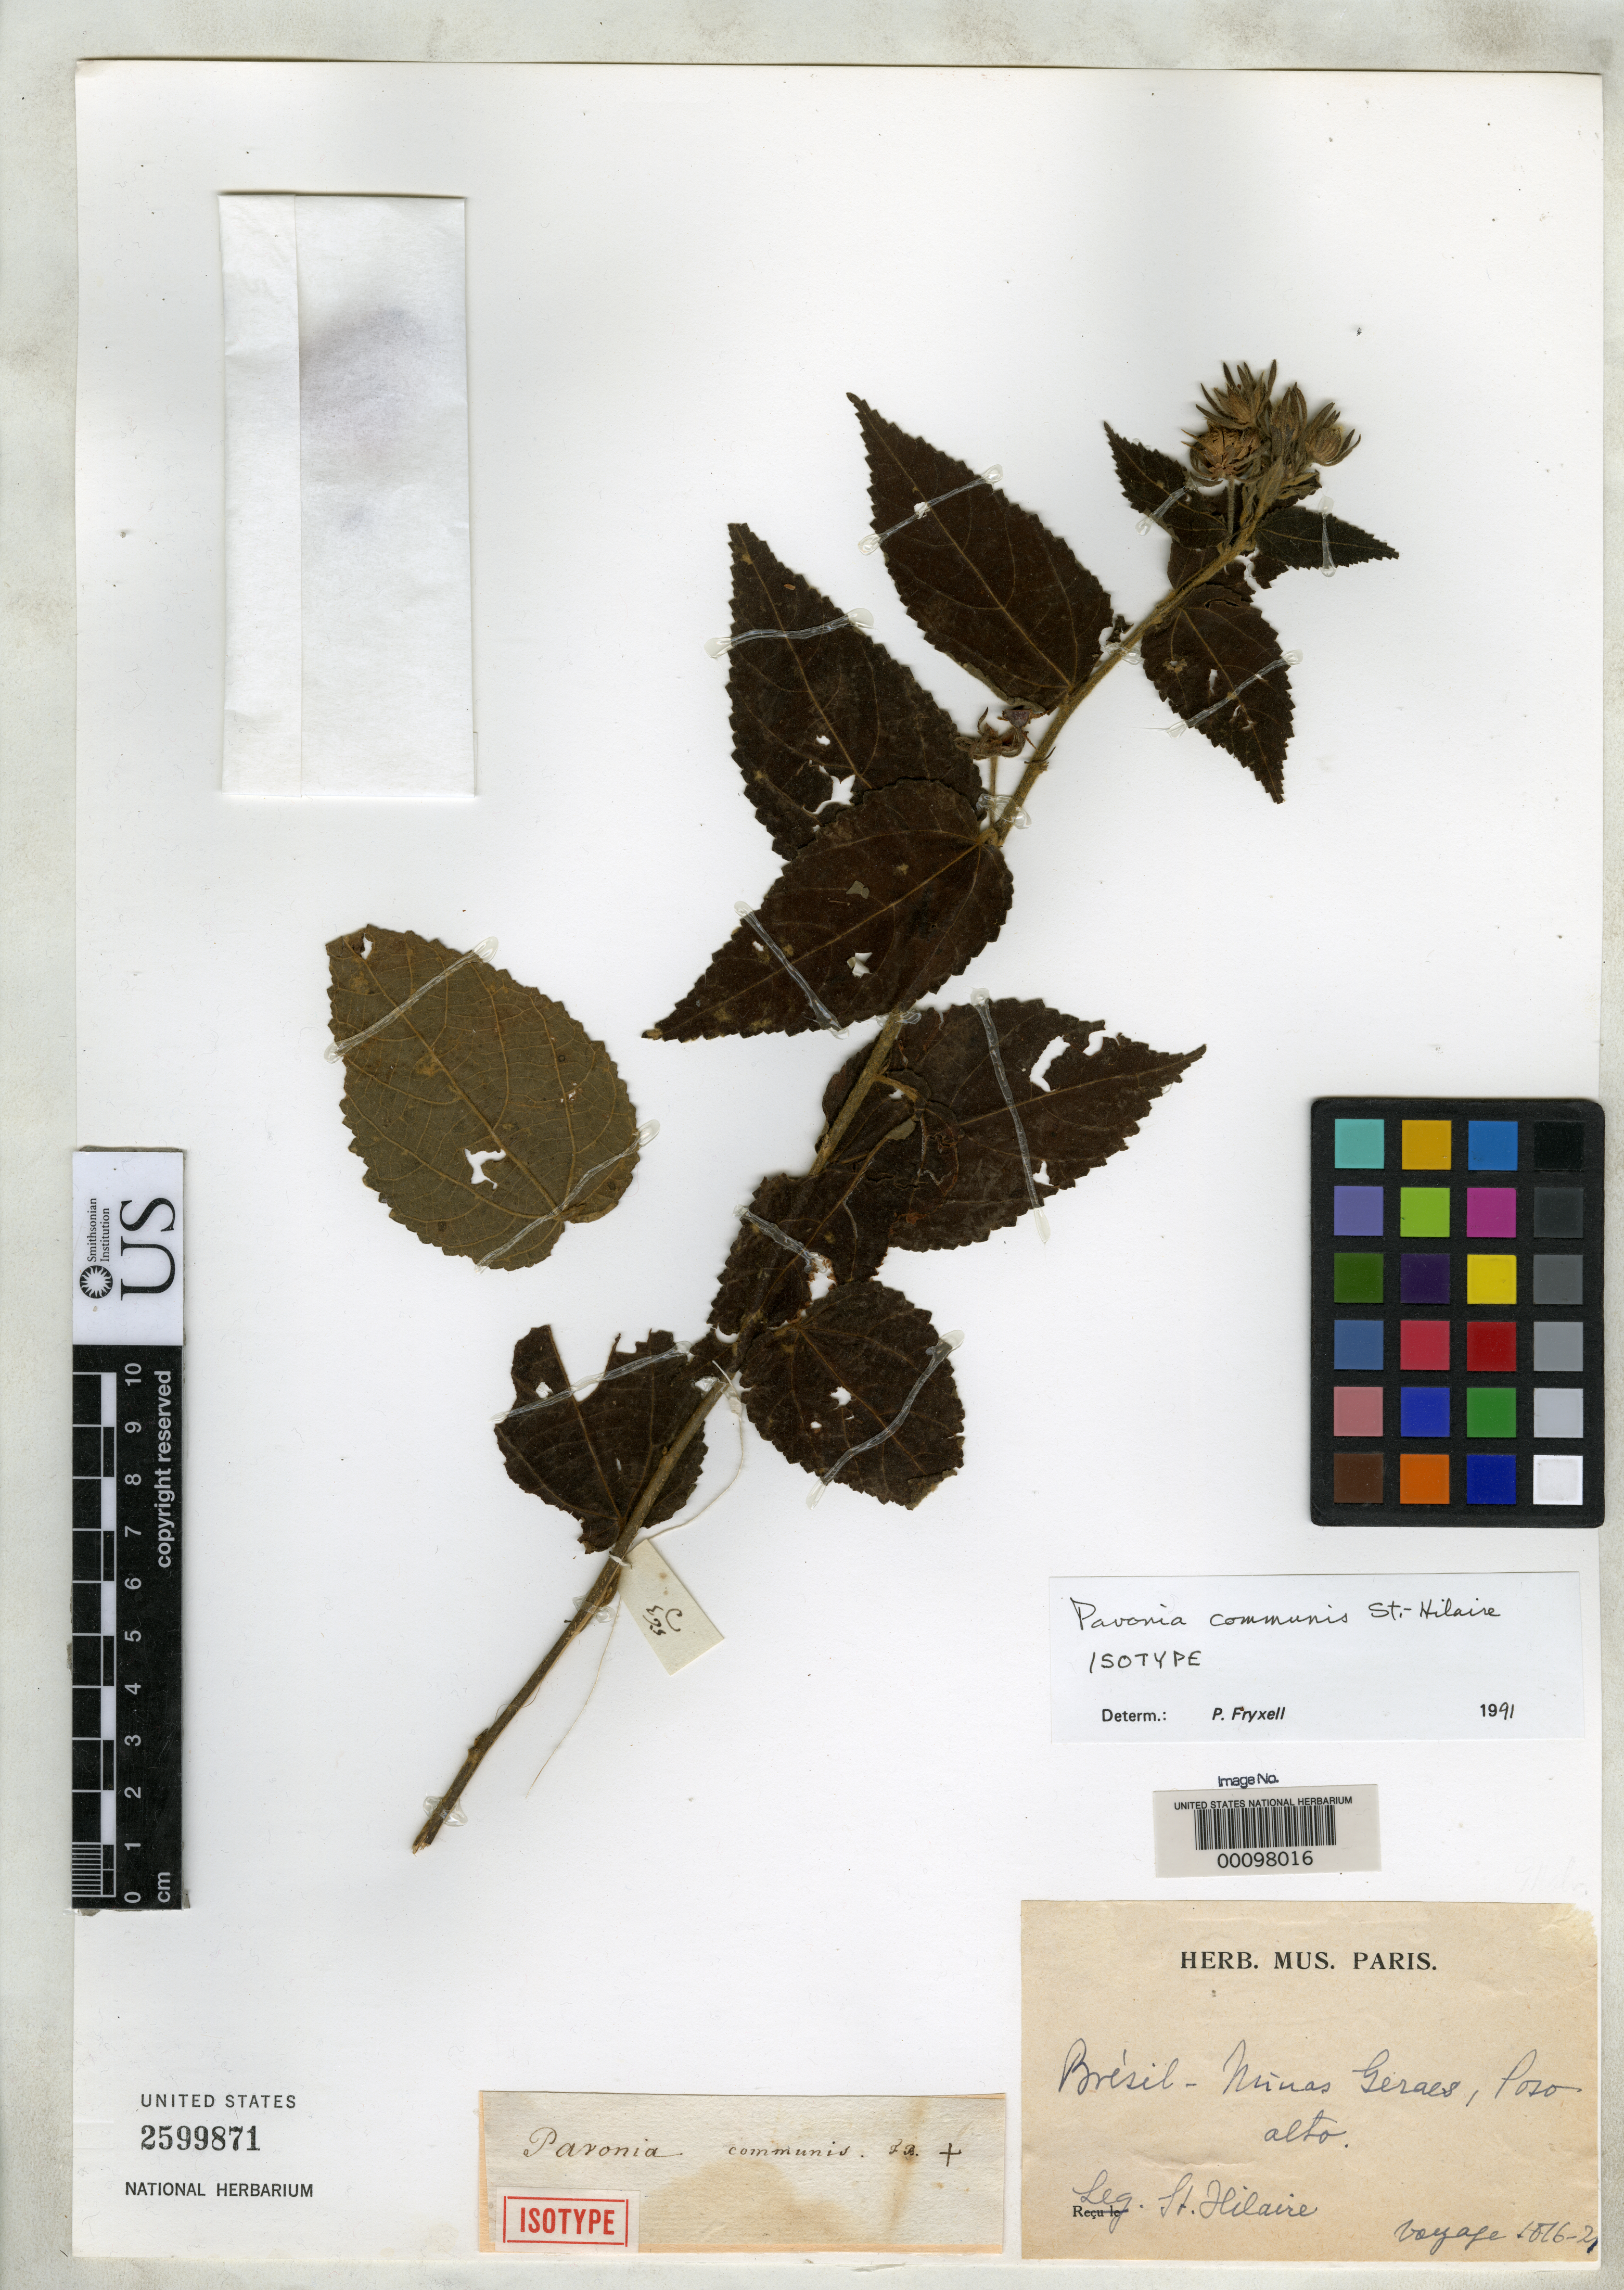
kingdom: Plantae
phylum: Tracheophyta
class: Magnoliopsida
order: Malvales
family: Malvaceae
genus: Pavonia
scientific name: Pavonia communis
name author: A. St.-Hil.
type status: Isotype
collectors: A. F. C. P. de Saint-Hilaire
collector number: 563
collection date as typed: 1816 to -- --- 1821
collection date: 1816/1821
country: Brazil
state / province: Minas Gerais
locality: Posa Alta.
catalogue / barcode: US 2599871